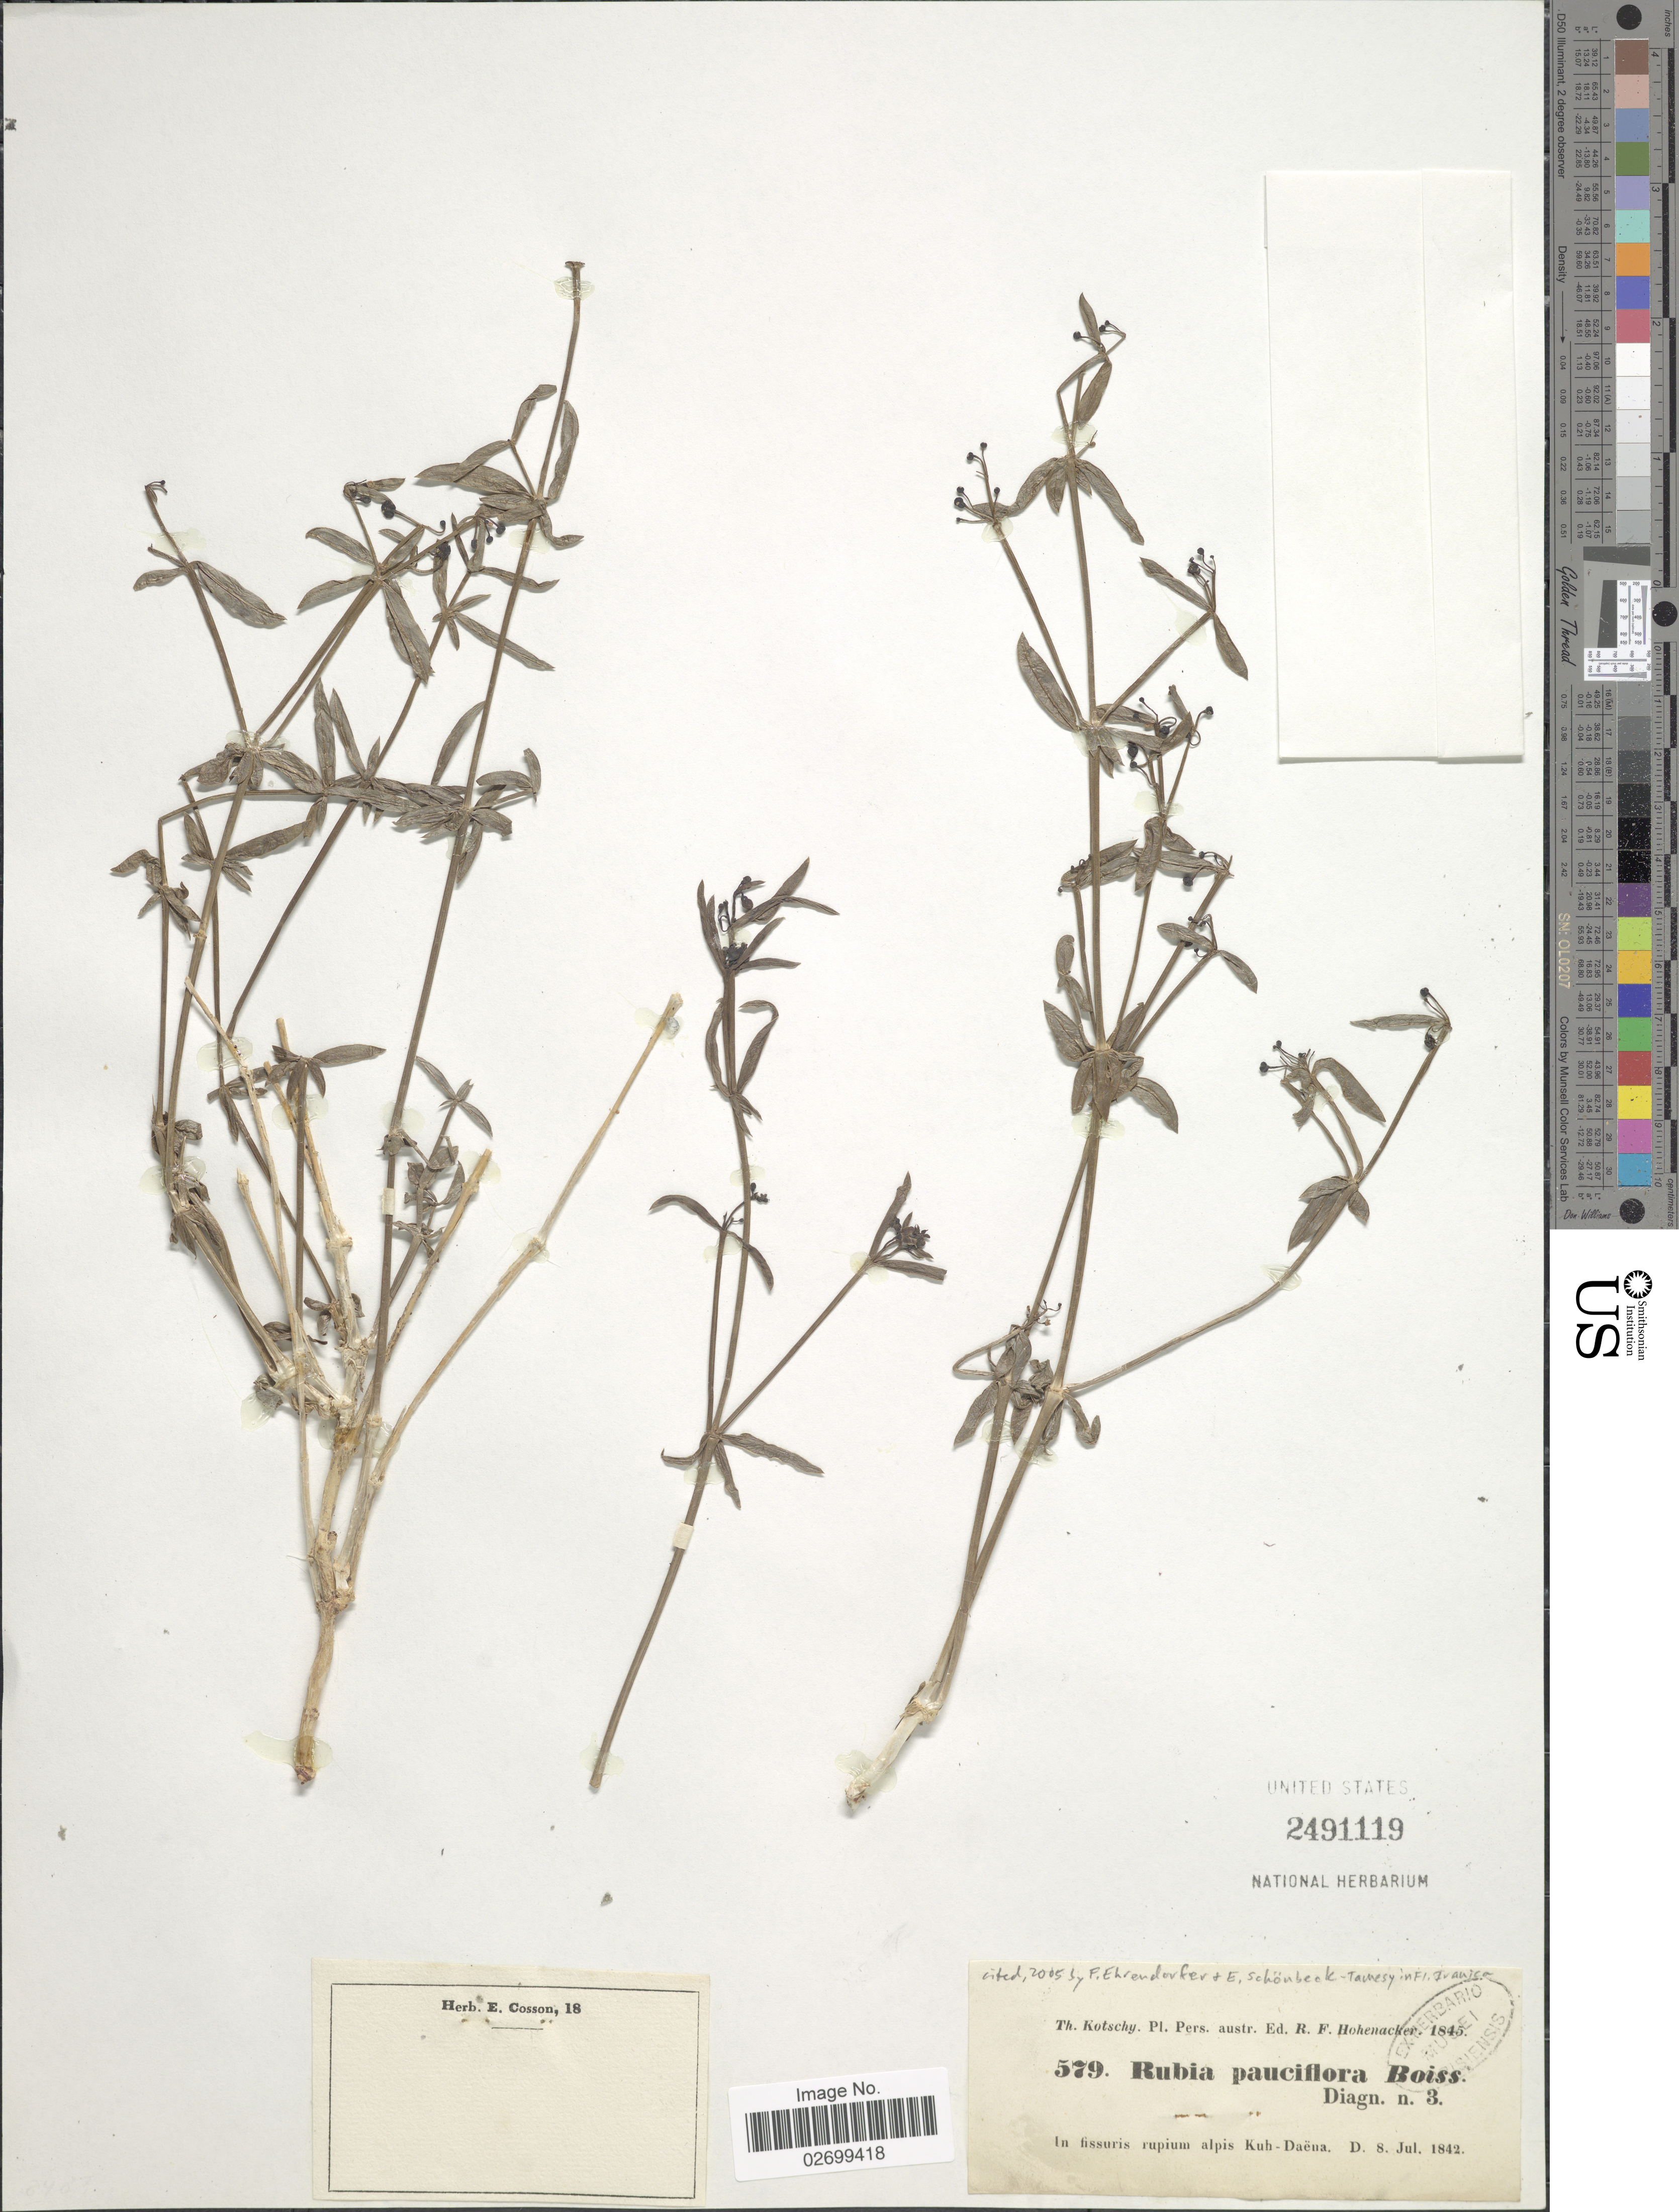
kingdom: Plantae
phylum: Tracheophyta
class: Magnoliopsida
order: Gentianales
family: Rubiaceae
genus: Rubia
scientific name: Rubia pauciflora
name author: Boiss.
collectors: K. G. Kotschy & R. F. Hohenacker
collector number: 579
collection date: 1842-07-08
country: Iran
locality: Pers. austr., in fissuris rupium alpis Kuh-Daena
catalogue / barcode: US 2491119